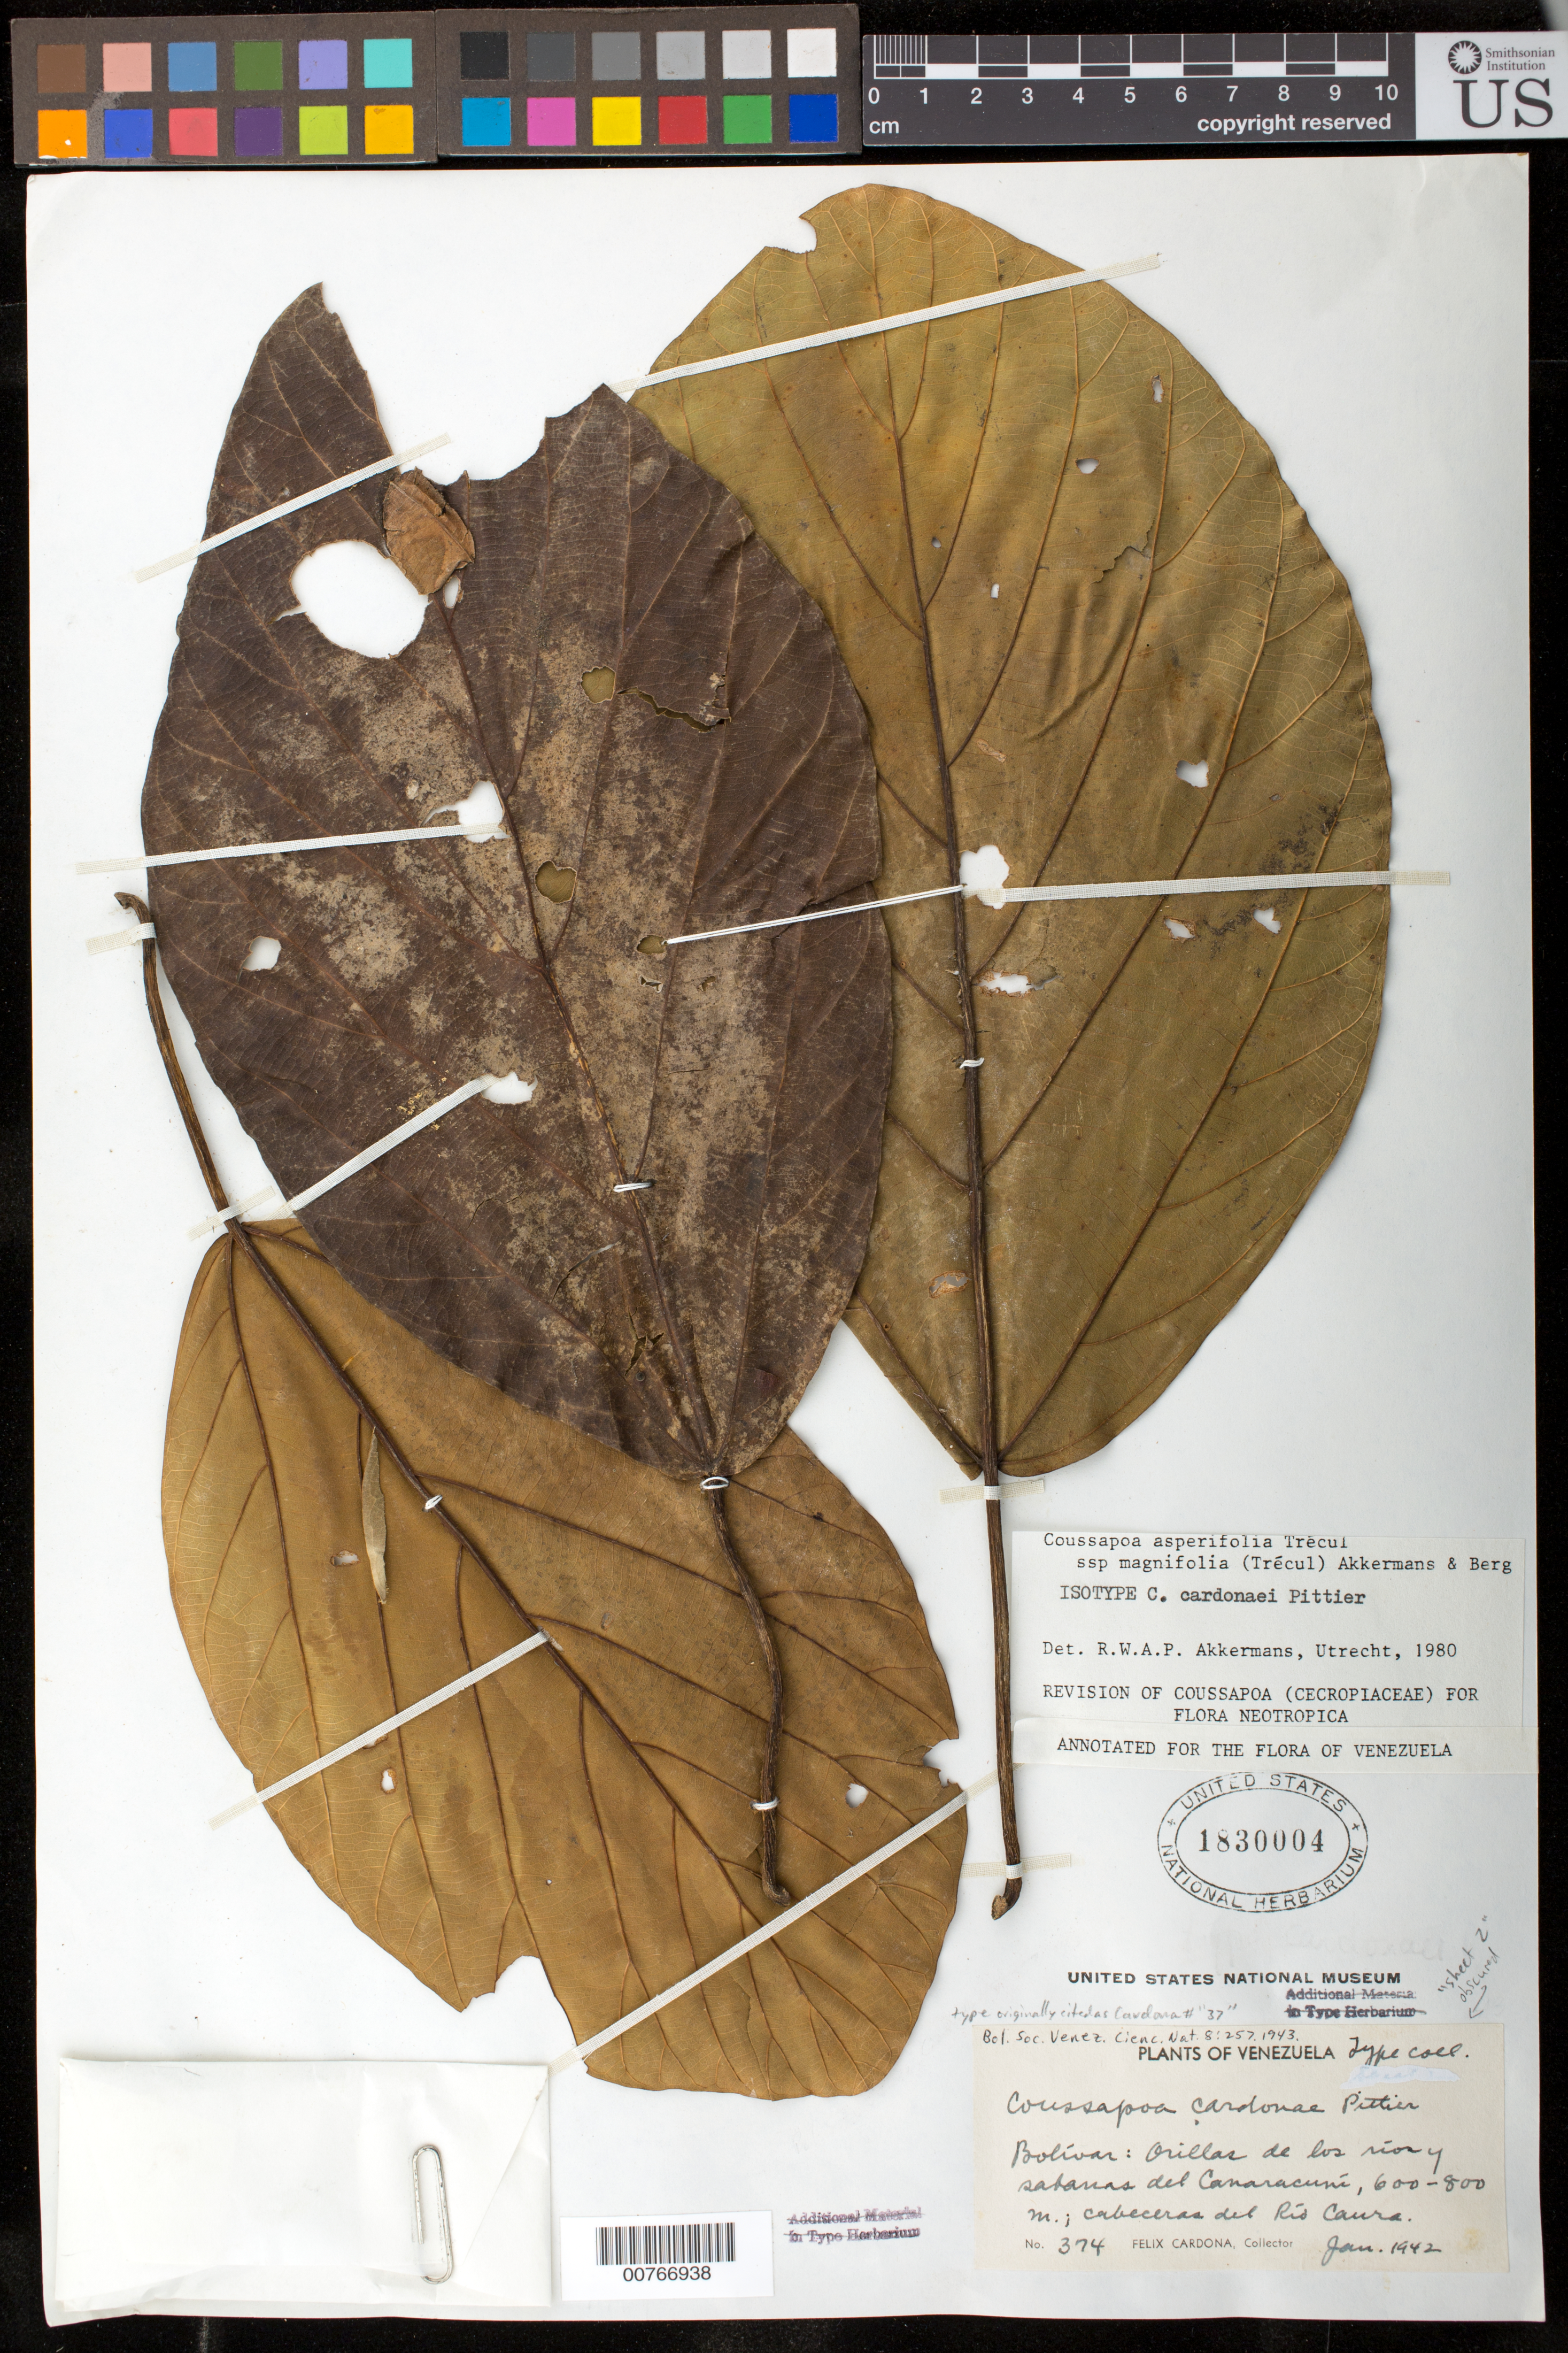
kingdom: Plantae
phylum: Tracheophyta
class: Magnoliopsida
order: Rosales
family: Urticaceae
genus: Coussapoa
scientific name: Coussapoa cardonae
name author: Pittier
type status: Isotype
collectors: F. Cardona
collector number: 374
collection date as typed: Jan 1942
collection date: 1942-01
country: Venezuela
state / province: Bolivar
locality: Bolívar: Orillas de los ríos y sabanas del Canaracuní; cabeceras del Río Caura, Guayana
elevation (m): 600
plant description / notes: Protologue (mis) cites type as Cardona 37. This sheet (USNH 1830004) originally annotated as "sheet 2" [obscured], see USNH 1830005 for sheet 1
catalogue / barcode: US 1830004